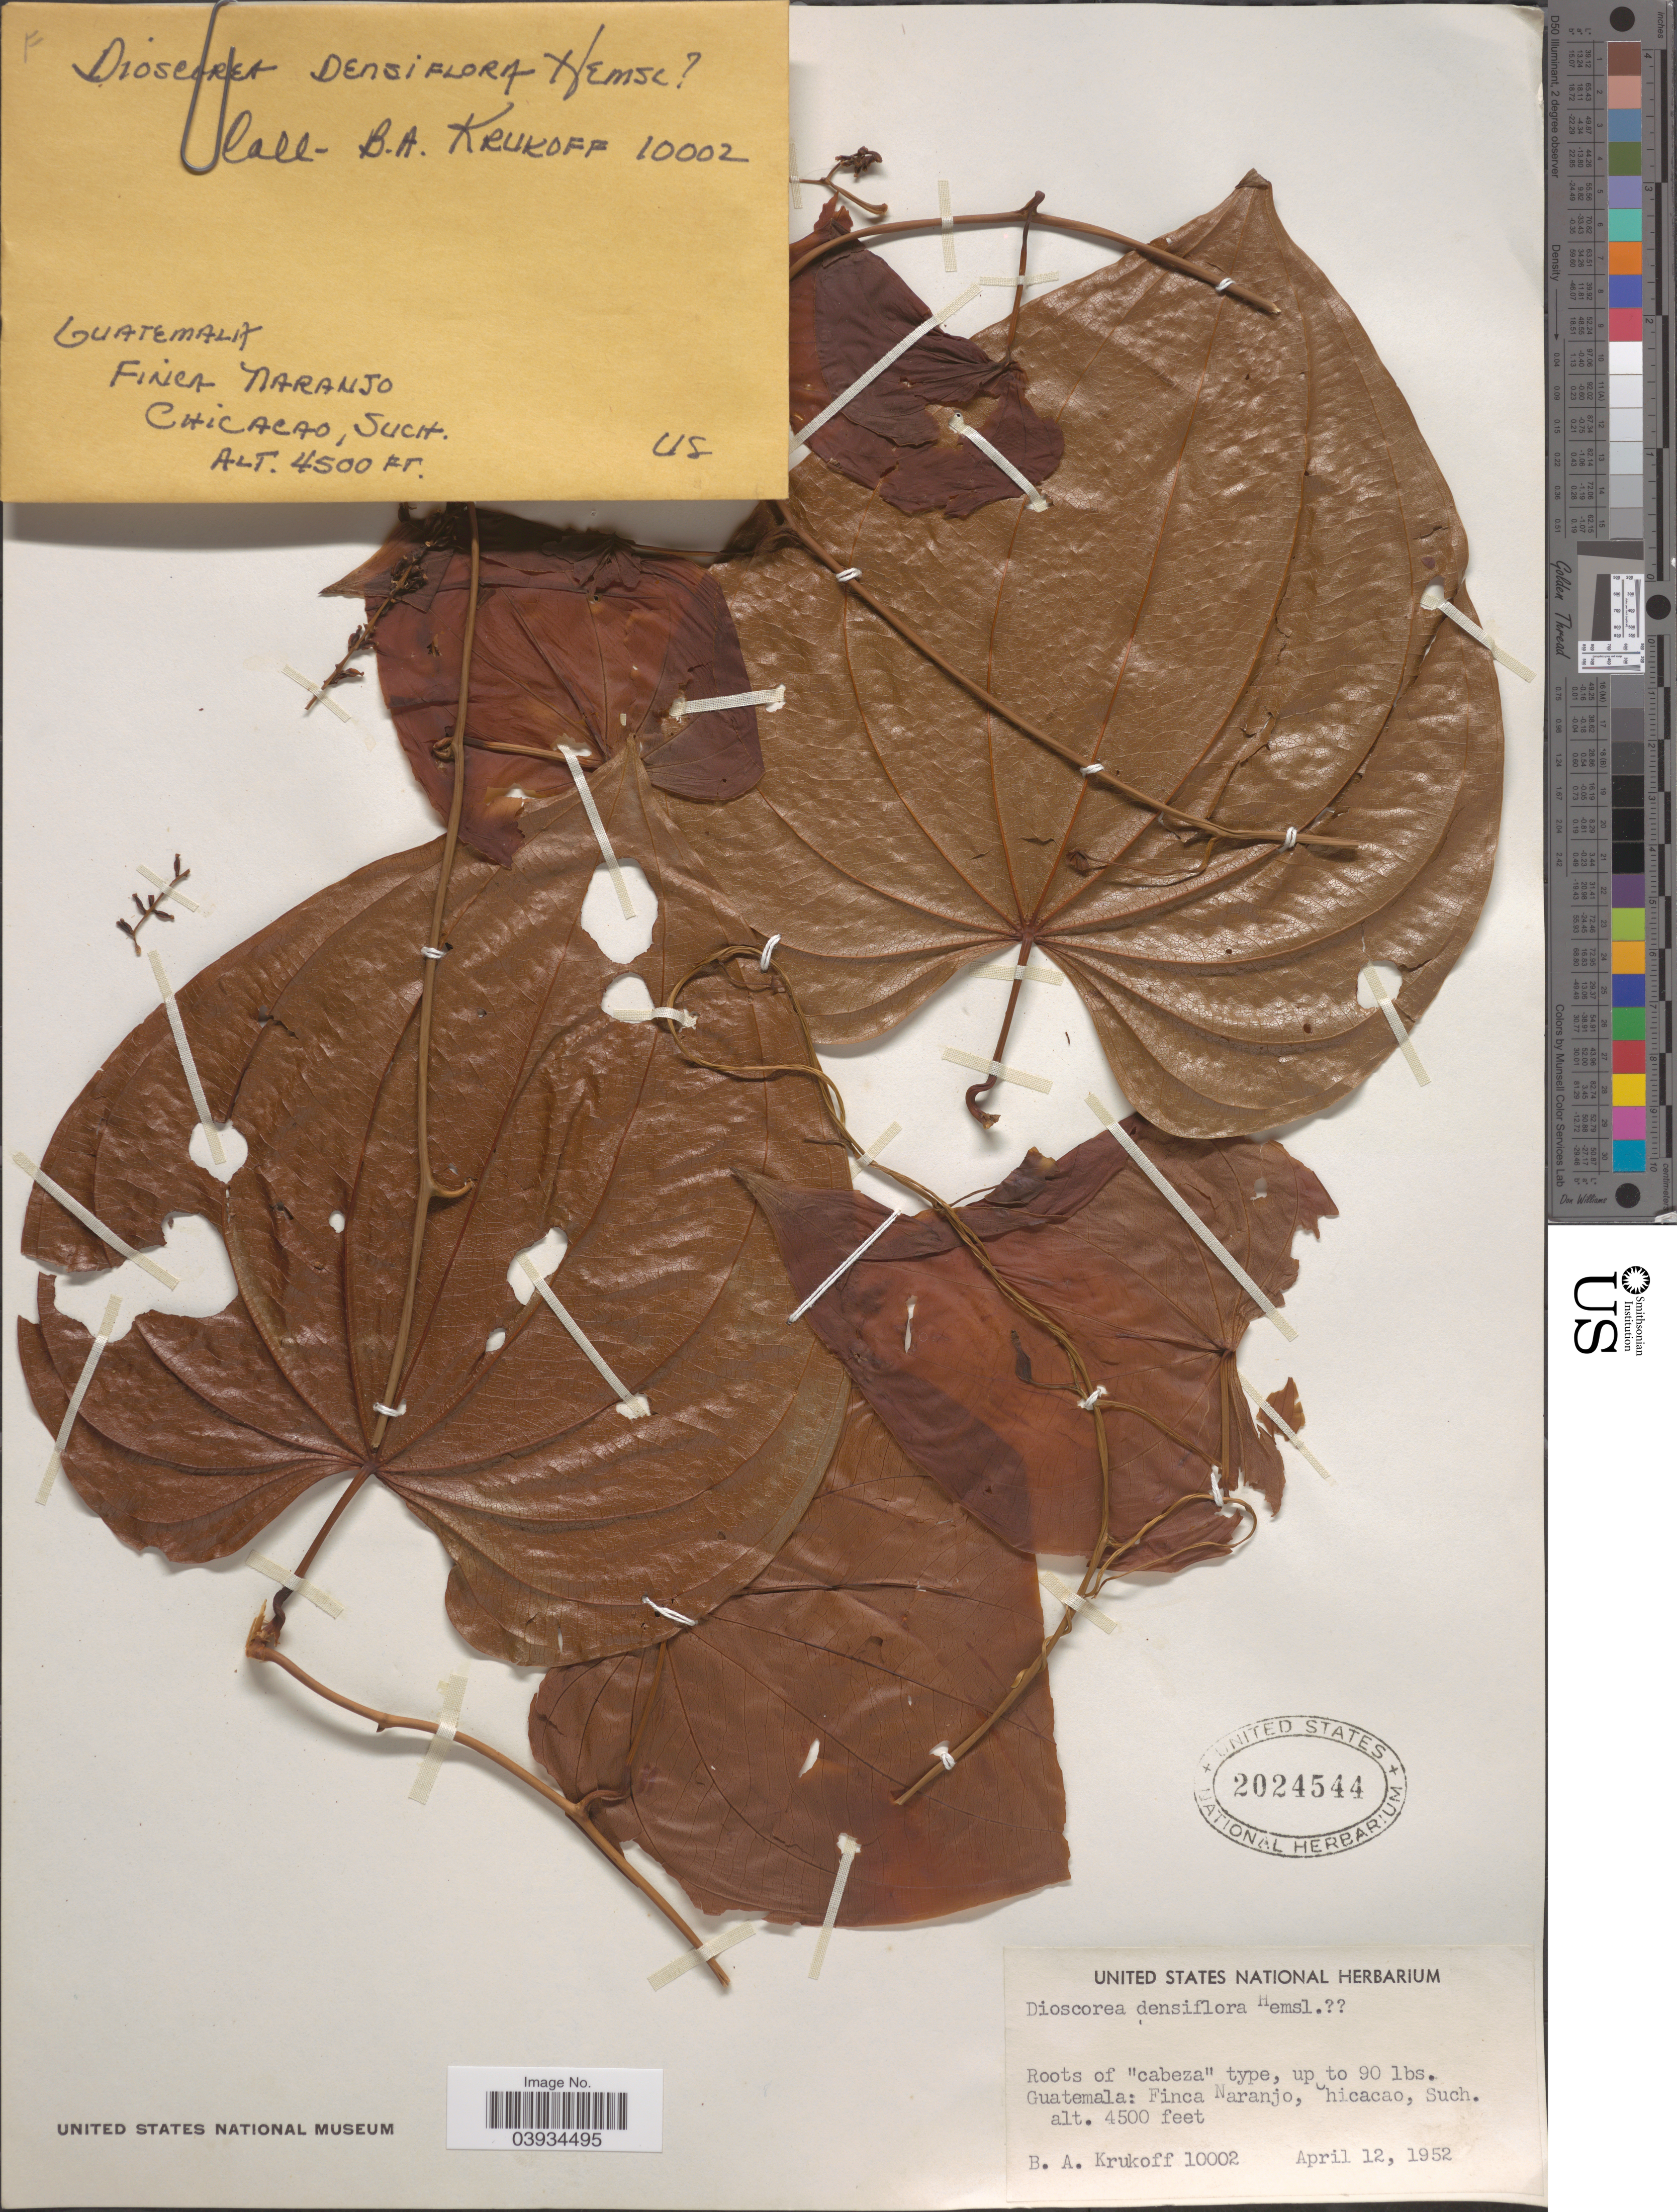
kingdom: Plantae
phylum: Tracheophyta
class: Liliopsida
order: Dioscoreales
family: Dioscoreaceae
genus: Dioscorea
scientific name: Dioscorea densiflora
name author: Hemsl.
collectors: B. A. Krukoff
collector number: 10002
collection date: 1952-04-12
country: Guatemala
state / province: Suchitepequez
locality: Finca Naranjo, Chicacao, Such.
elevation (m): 1372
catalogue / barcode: US 2024544